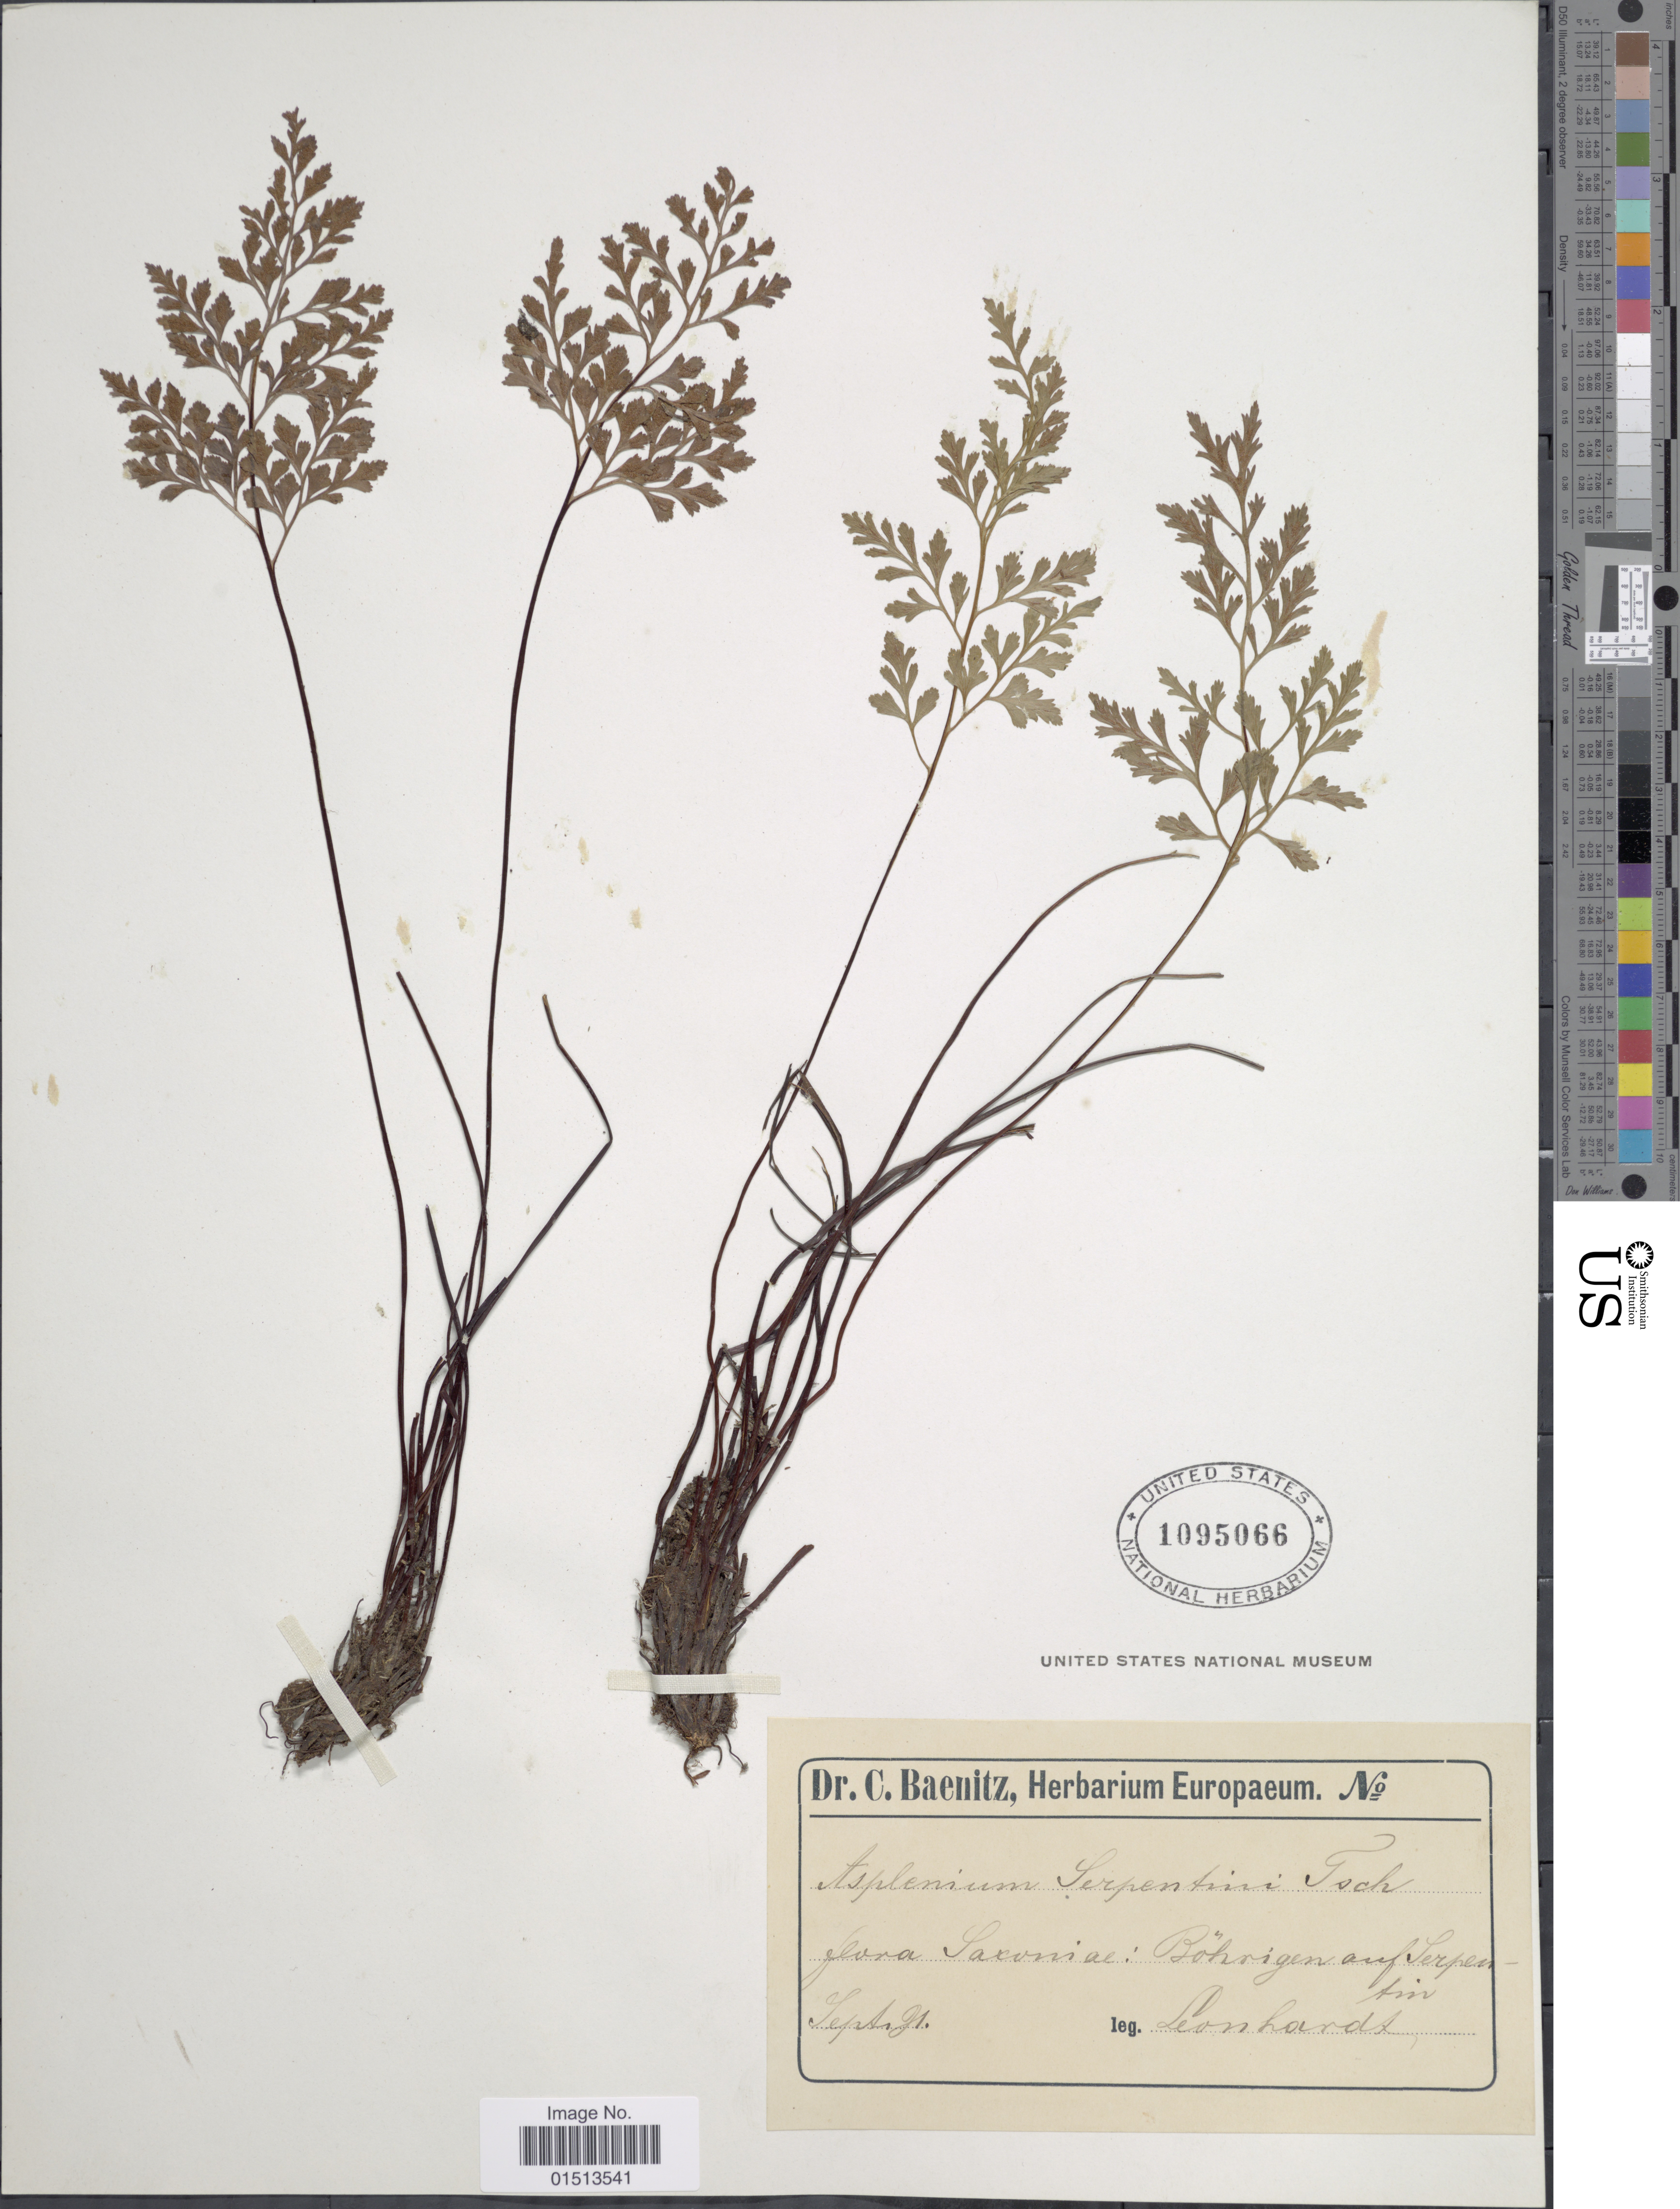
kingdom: Plantae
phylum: Tracheophyta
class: Polypodiopsida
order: Polypodiales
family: Aspleniaceae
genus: Asplenium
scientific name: Asplenium adiantum-nigrum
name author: L.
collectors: Leonhardt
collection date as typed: Transcribed d/m/y: /9/21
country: Germany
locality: Saxonica:Böhrigen auf Serpentin.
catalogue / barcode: US 1095066